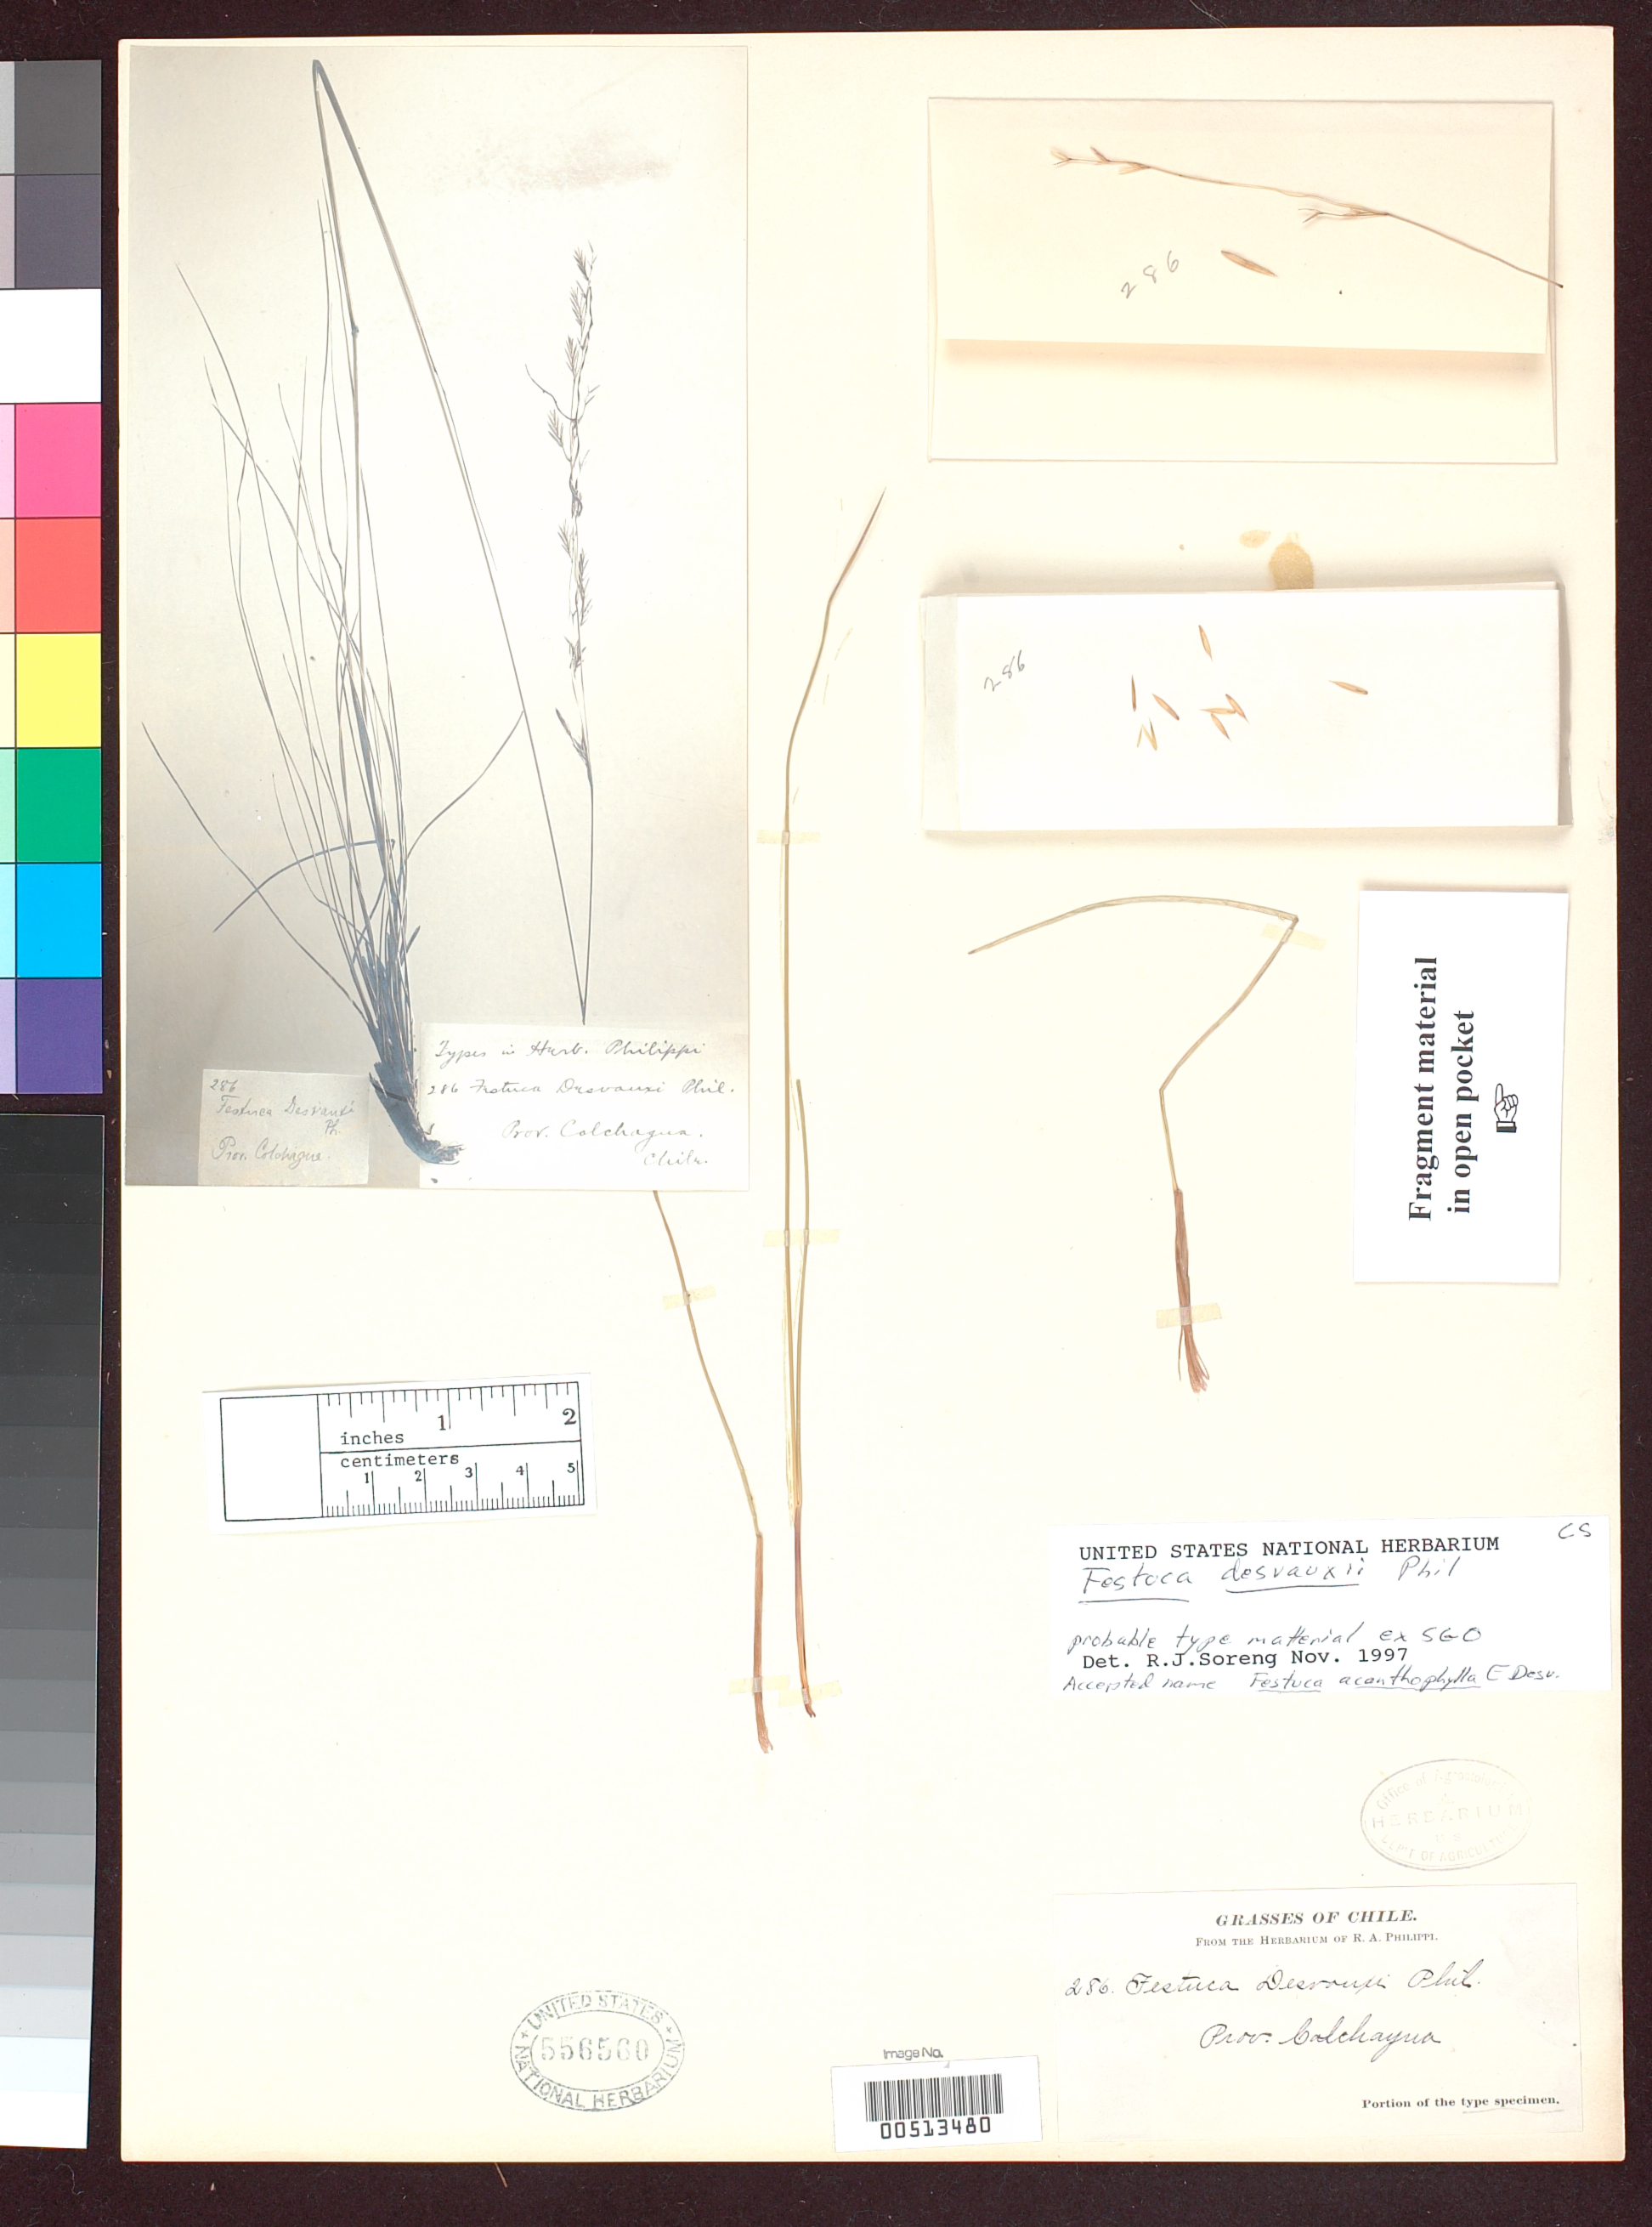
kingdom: Plantae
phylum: Tracheophyta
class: Liliopsida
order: Poales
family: Poaceae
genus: Festuca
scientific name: Festuca desvauxii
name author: Phil.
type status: Type Fragment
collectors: C. Landbeck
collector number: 286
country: Chile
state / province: O'Higgins (VI)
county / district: Colchagua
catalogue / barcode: US 556560